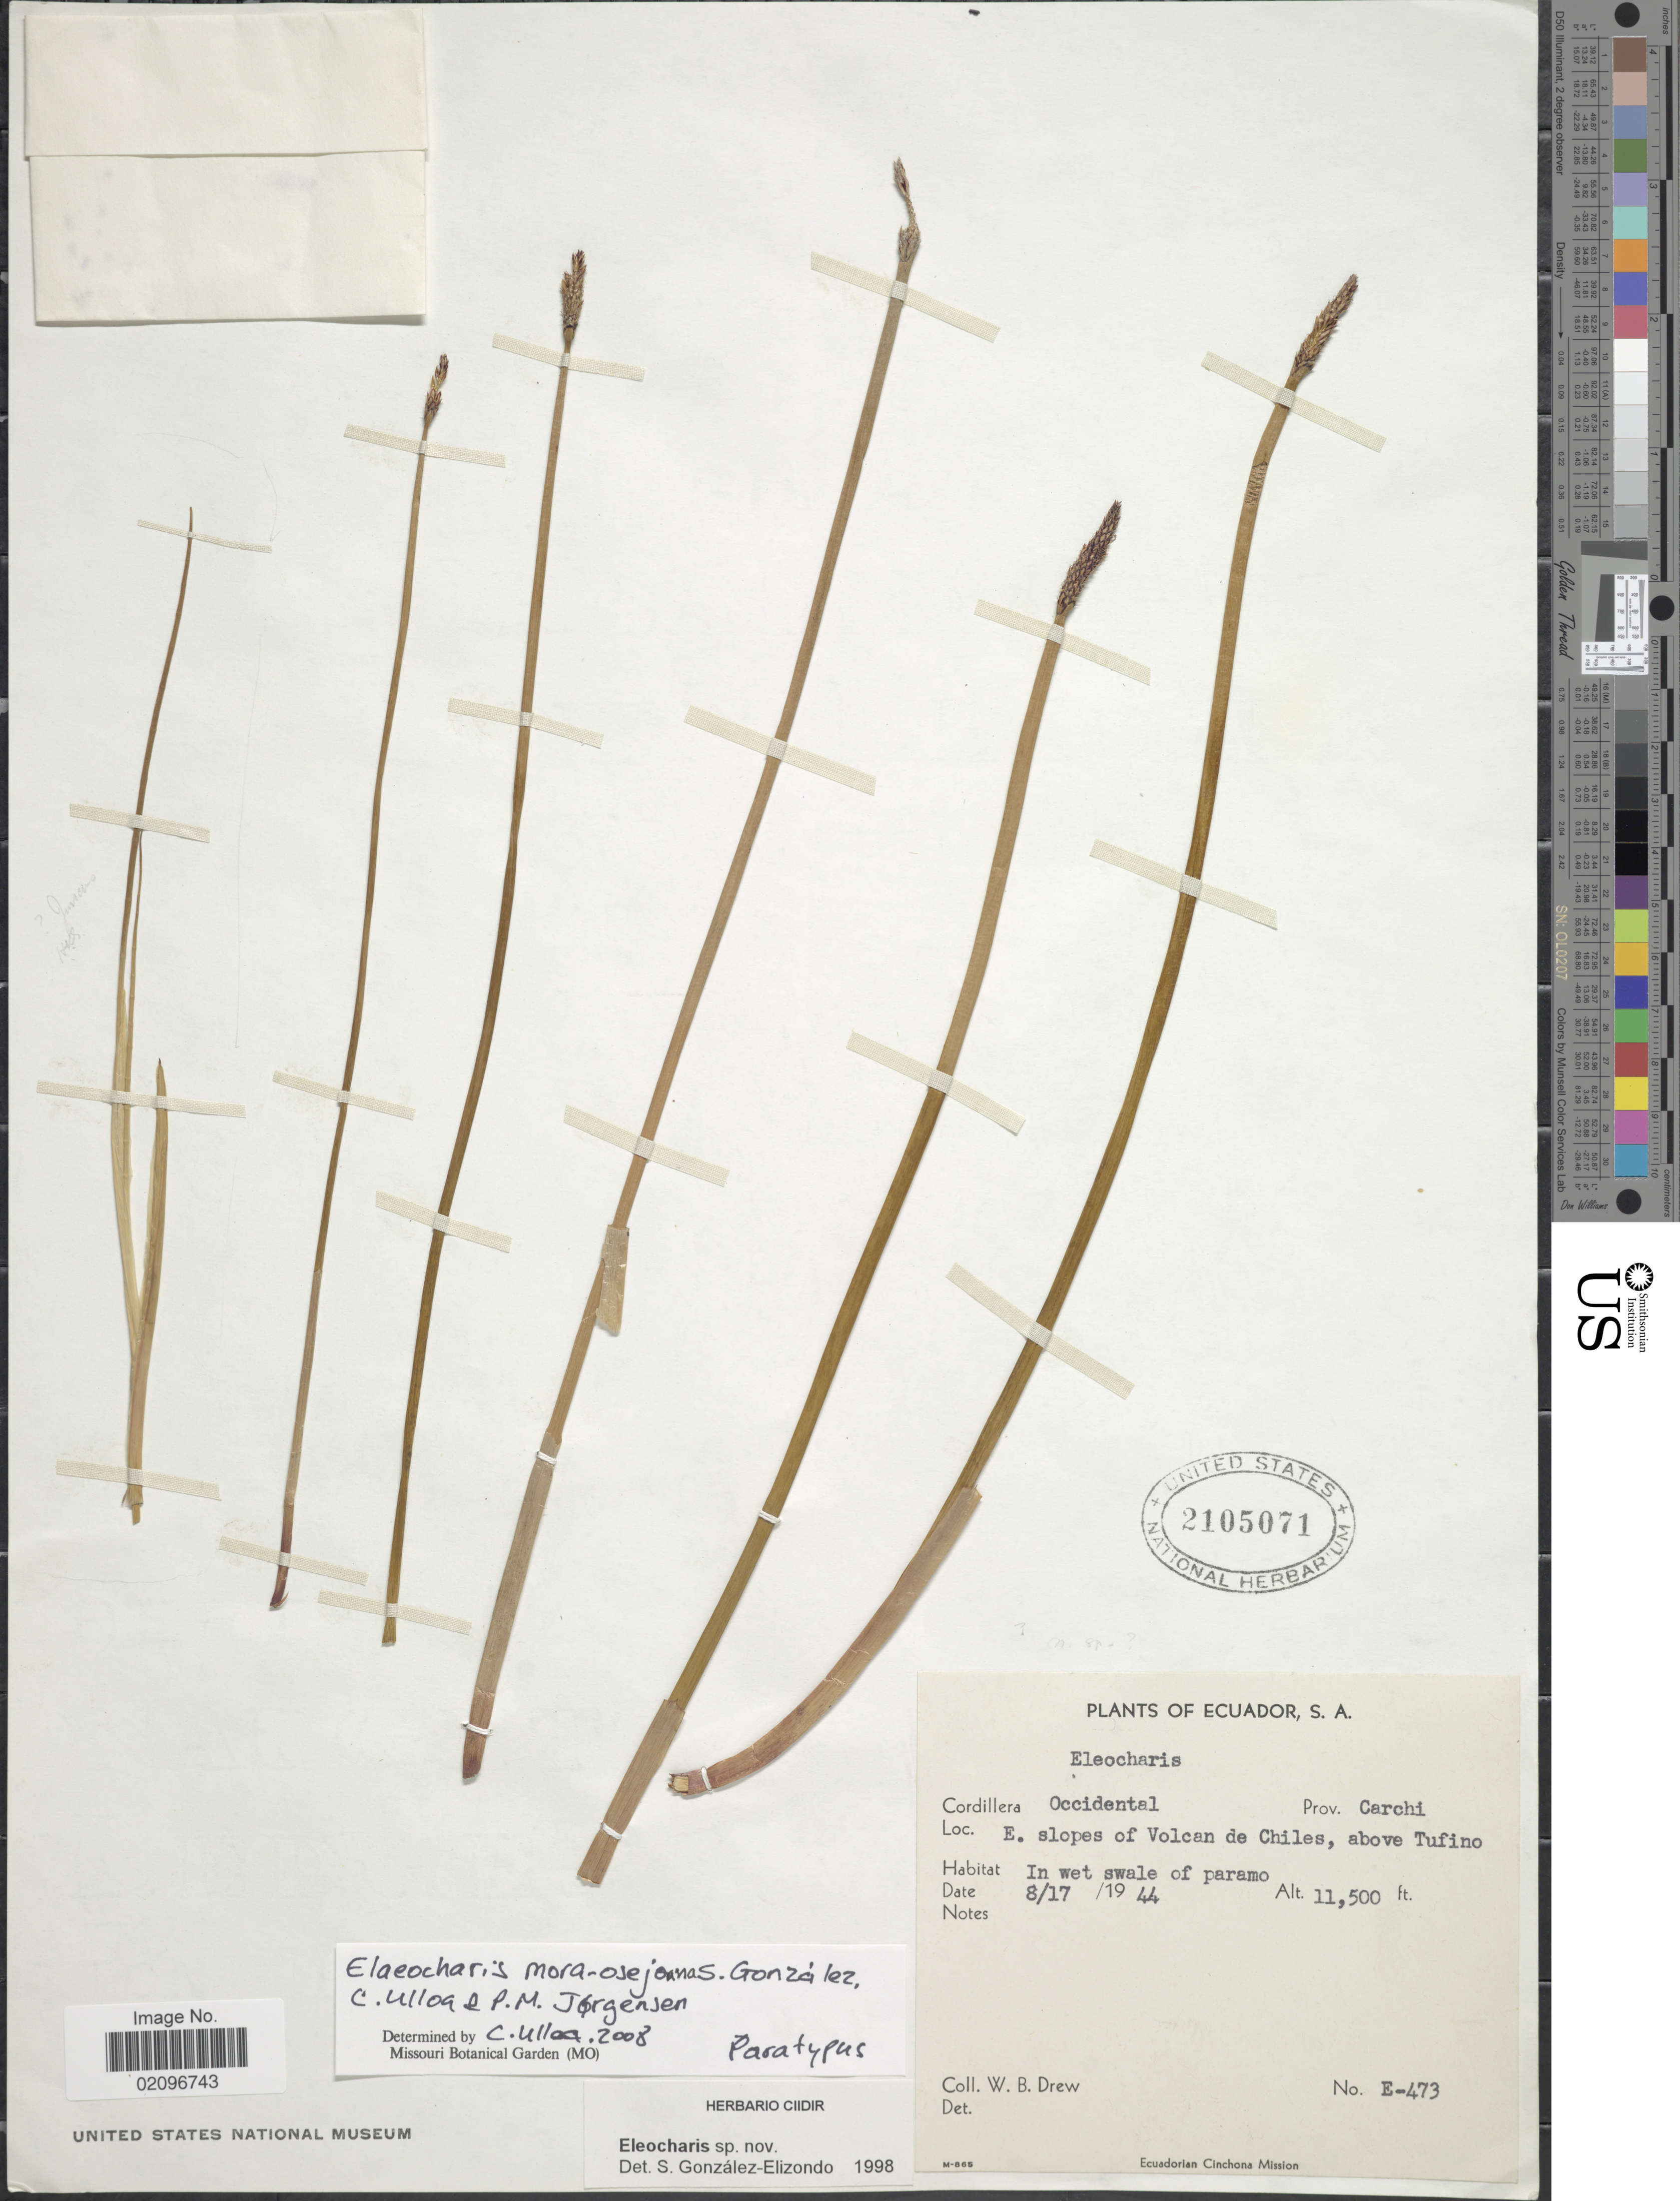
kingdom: Plantae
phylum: Tracheophyta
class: Liliopsida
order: Poales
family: Cyperaceae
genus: Eleocharis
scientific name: Eleocharis moraosejoana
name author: S. González et al.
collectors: W. B. Drew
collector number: E-473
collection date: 1944-08-17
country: Ecuador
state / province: Carchi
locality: Cordillera Occidental, Prov. Carchi, E. slopes of Volcan de Chiles, above Tufino.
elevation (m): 3505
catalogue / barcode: US 2105071